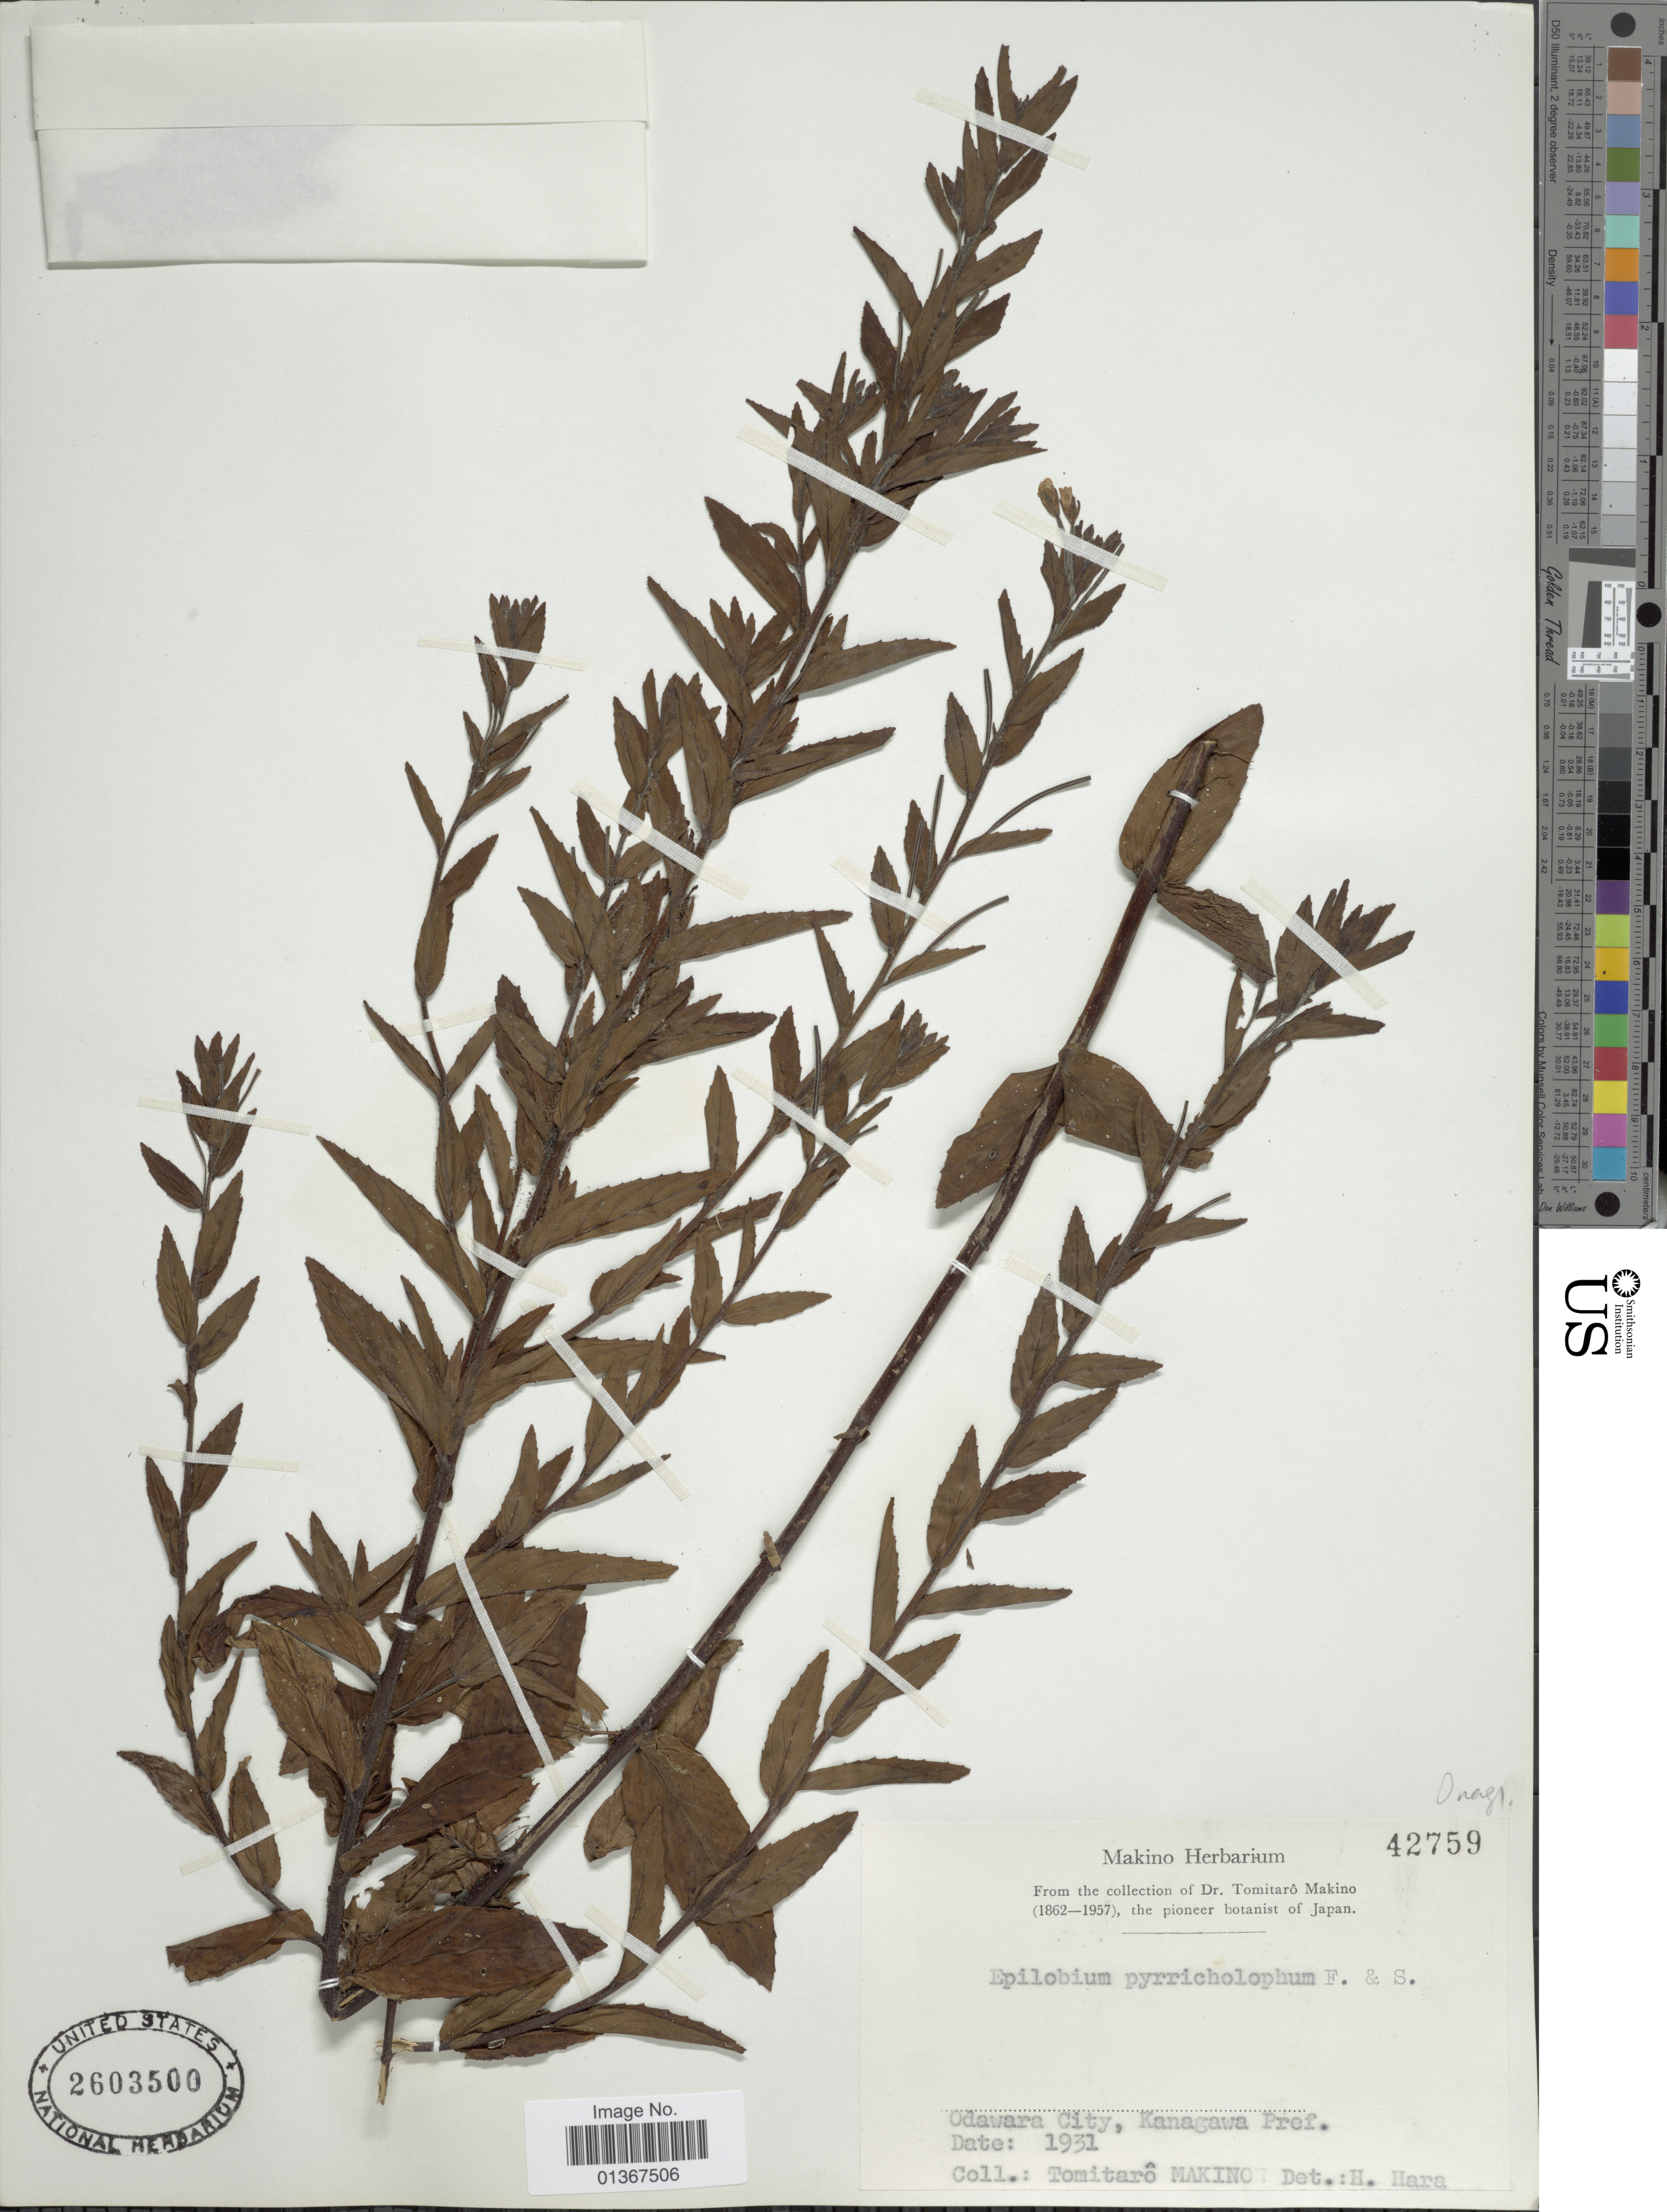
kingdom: Plantae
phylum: Tracheophyta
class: Magnoliopsida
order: Myrtales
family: Onagraceae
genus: Epilobium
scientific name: Epilobium pyrricholophum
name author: Franch. & Sav.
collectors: T. Makino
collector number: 42759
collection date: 1931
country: Japan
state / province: Kanagawa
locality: Odawara City.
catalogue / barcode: US 2603500